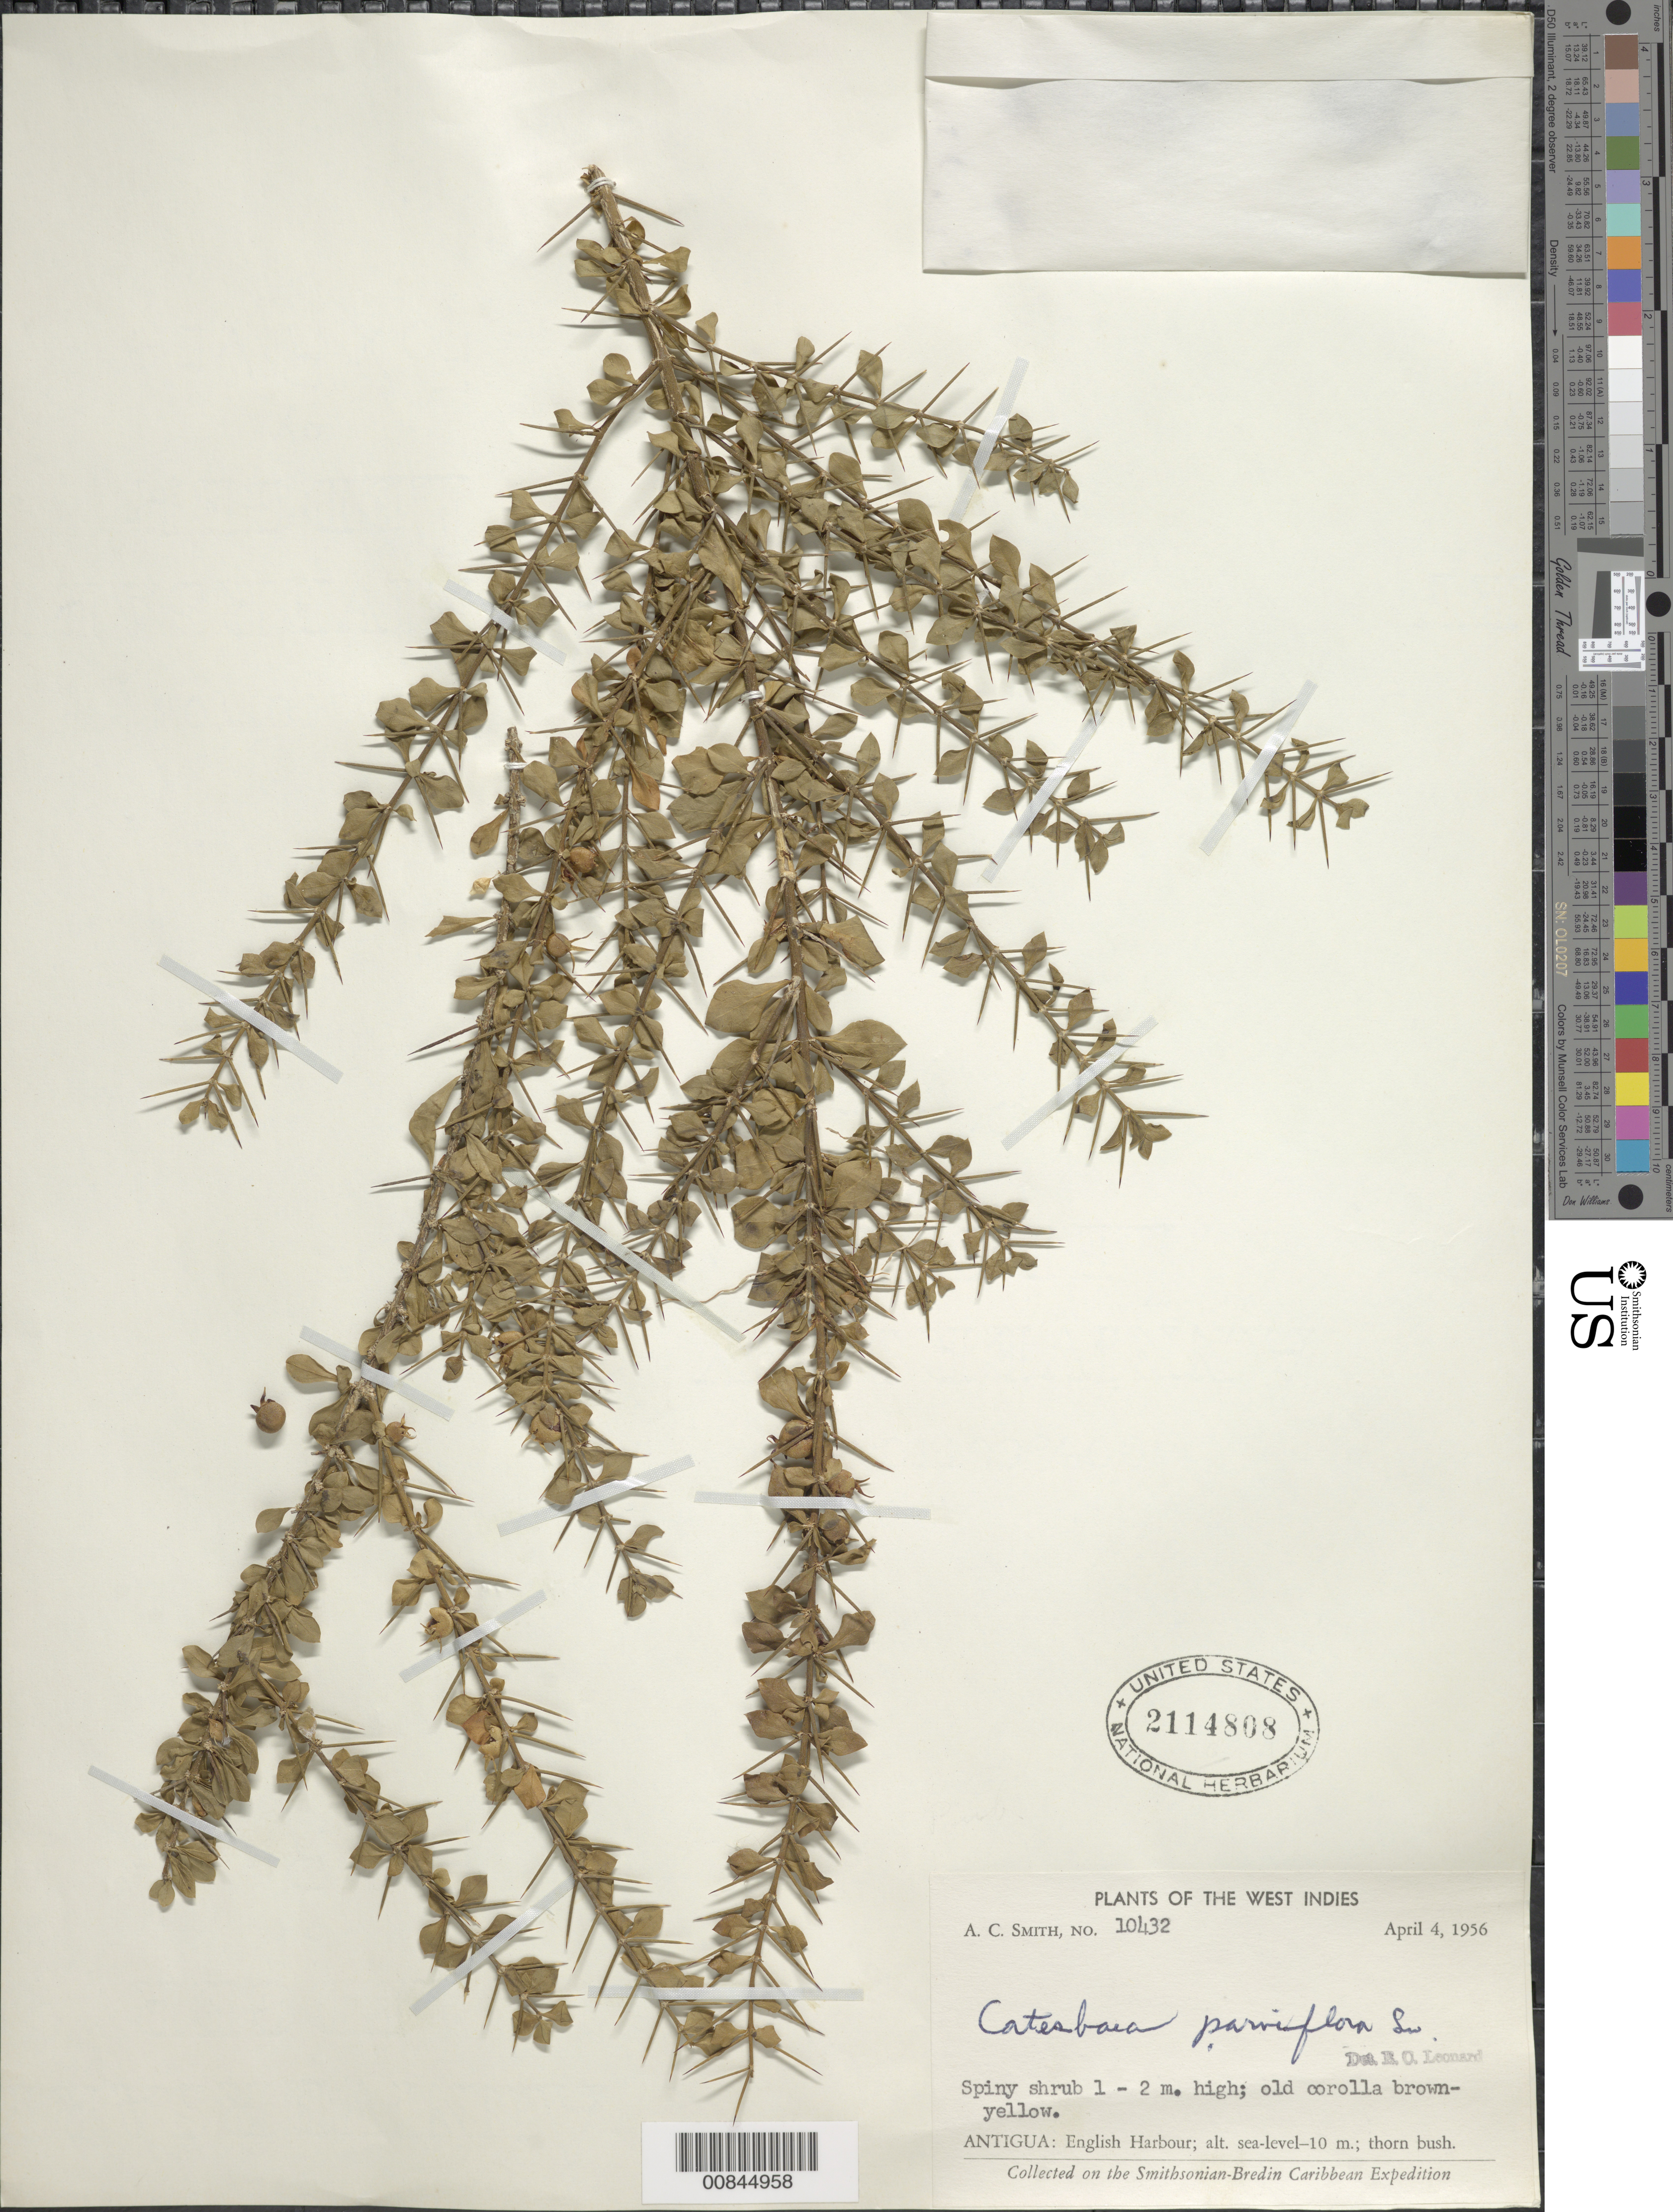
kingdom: Plantae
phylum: Tracheophyta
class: Magnoliopsida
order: Gentianales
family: Rubiaceae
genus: Catesbaea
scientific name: Catesbaea parviflora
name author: Sw.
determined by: Leonard, Emery C., (US)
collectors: A. C. Smith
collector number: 10432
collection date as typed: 04 Apr 1956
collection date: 1956-04-04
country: Antigua and Barbuda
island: Leeward Is.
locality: English Harbour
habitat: Thorn bush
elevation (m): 0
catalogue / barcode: US 2114808